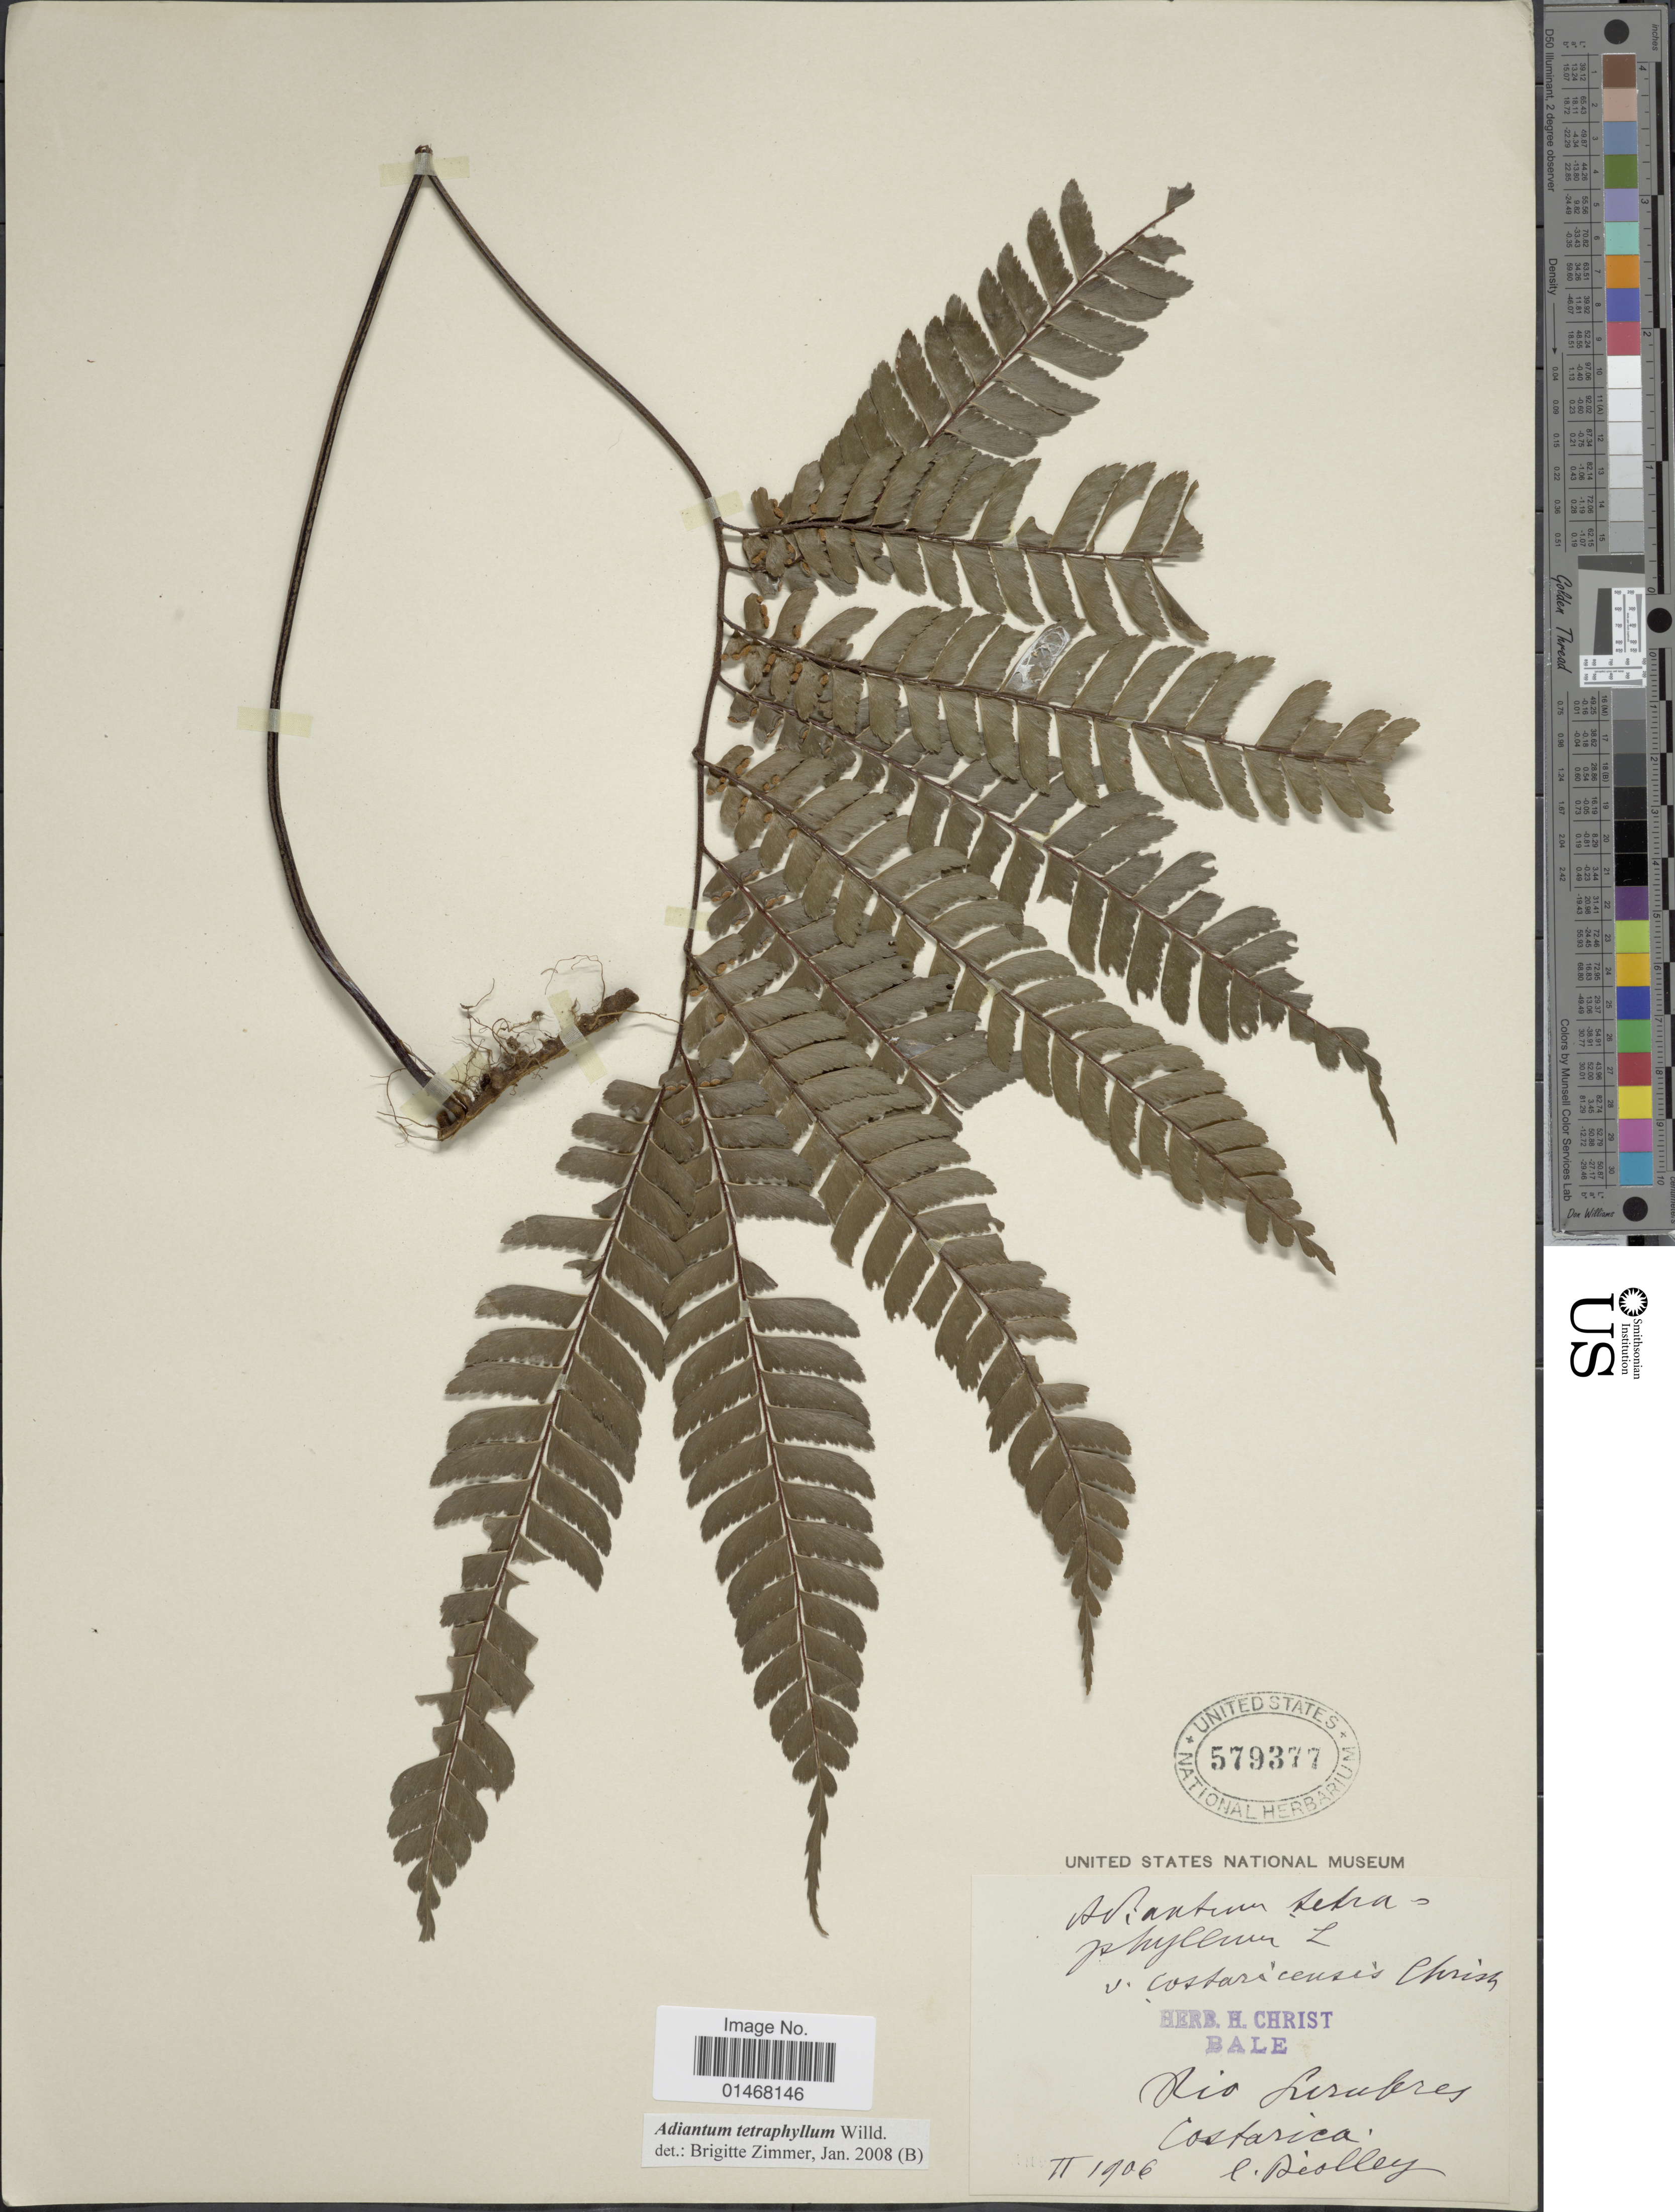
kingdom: Plantae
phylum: Tracheophyta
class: Polypodiopsida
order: Polypodiales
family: Pteridaceae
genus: Adiantum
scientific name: Adiantum tetraphyllum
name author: Humb. & Bonpl. ex Willd.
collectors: Biolley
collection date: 1906-02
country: Costa Rica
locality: Río Surubres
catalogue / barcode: US 579377